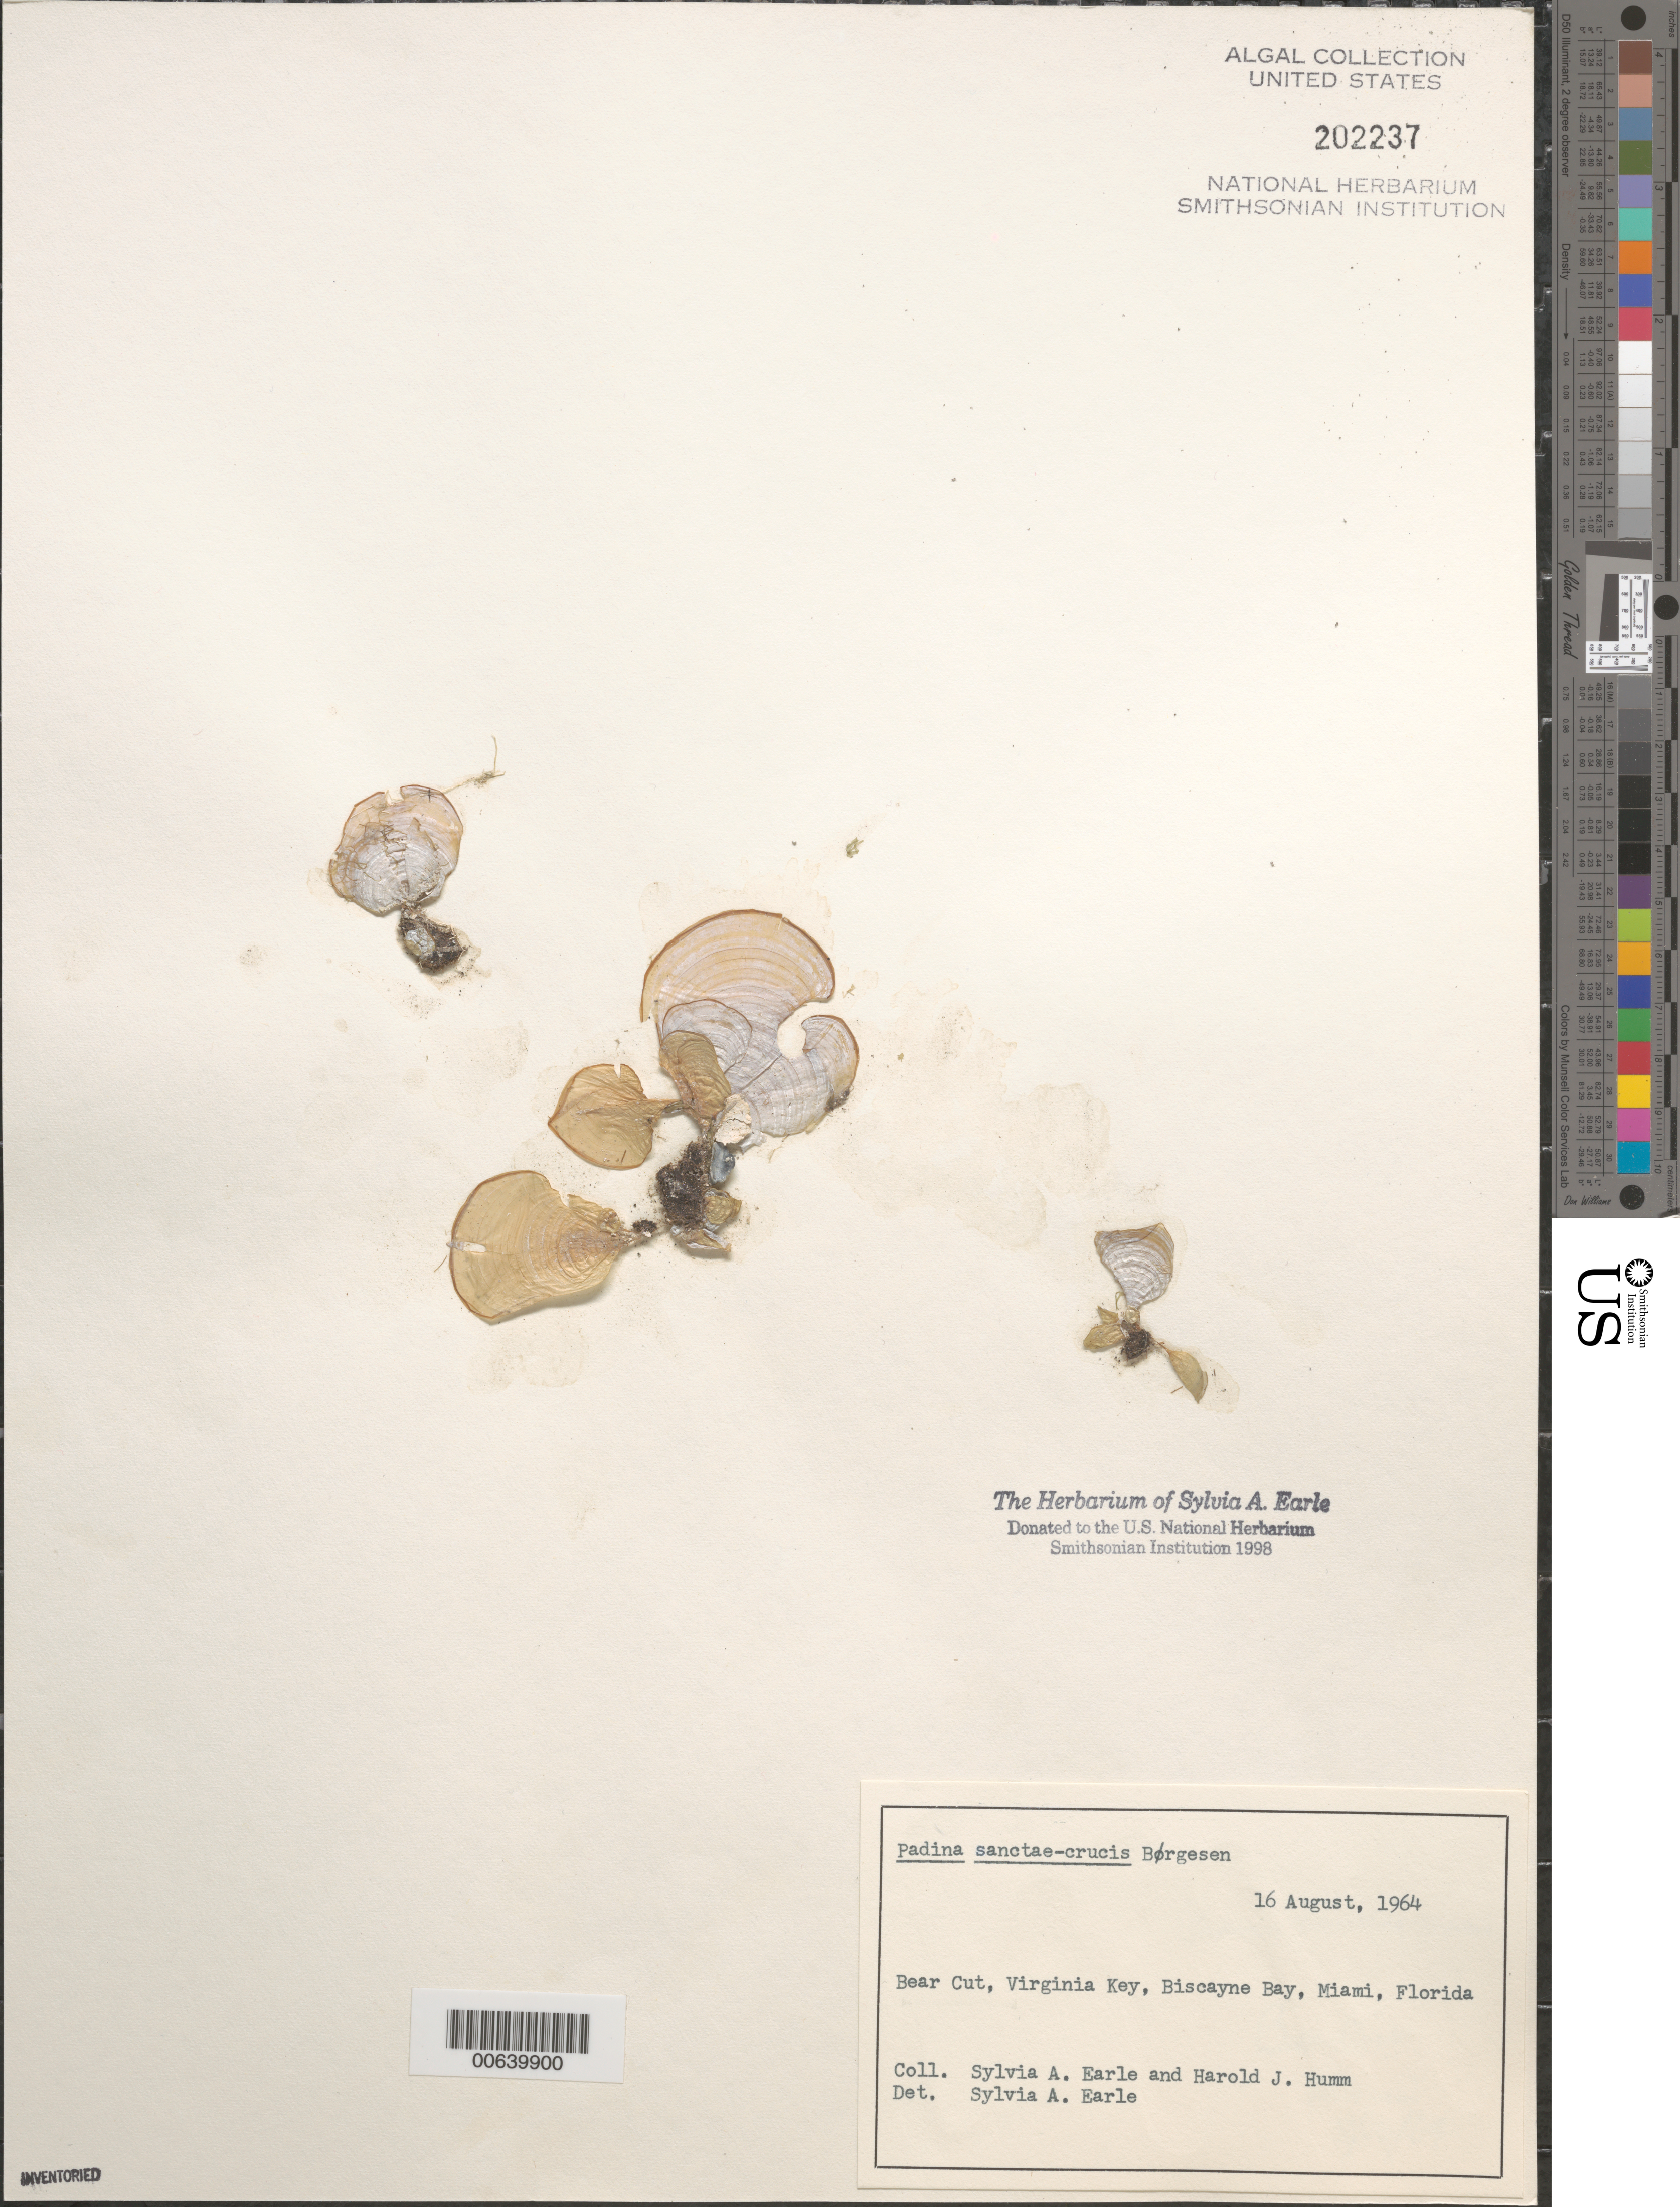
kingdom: Chromista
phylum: Ochrophyta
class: Phaeophyceae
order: Dictyotales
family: Dictyotaceae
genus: Padina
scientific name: Padina sanctae-crucis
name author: Børgesen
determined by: Earle, S. A.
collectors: S. A. Earle & H. J. Humm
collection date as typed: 16 Aug 1964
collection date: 1964-08-16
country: United States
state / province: Florida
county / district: Miami-Dade County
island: Virginia Key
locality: Bear Cut, Biscayne Bay, Miami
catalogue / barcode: US 202237